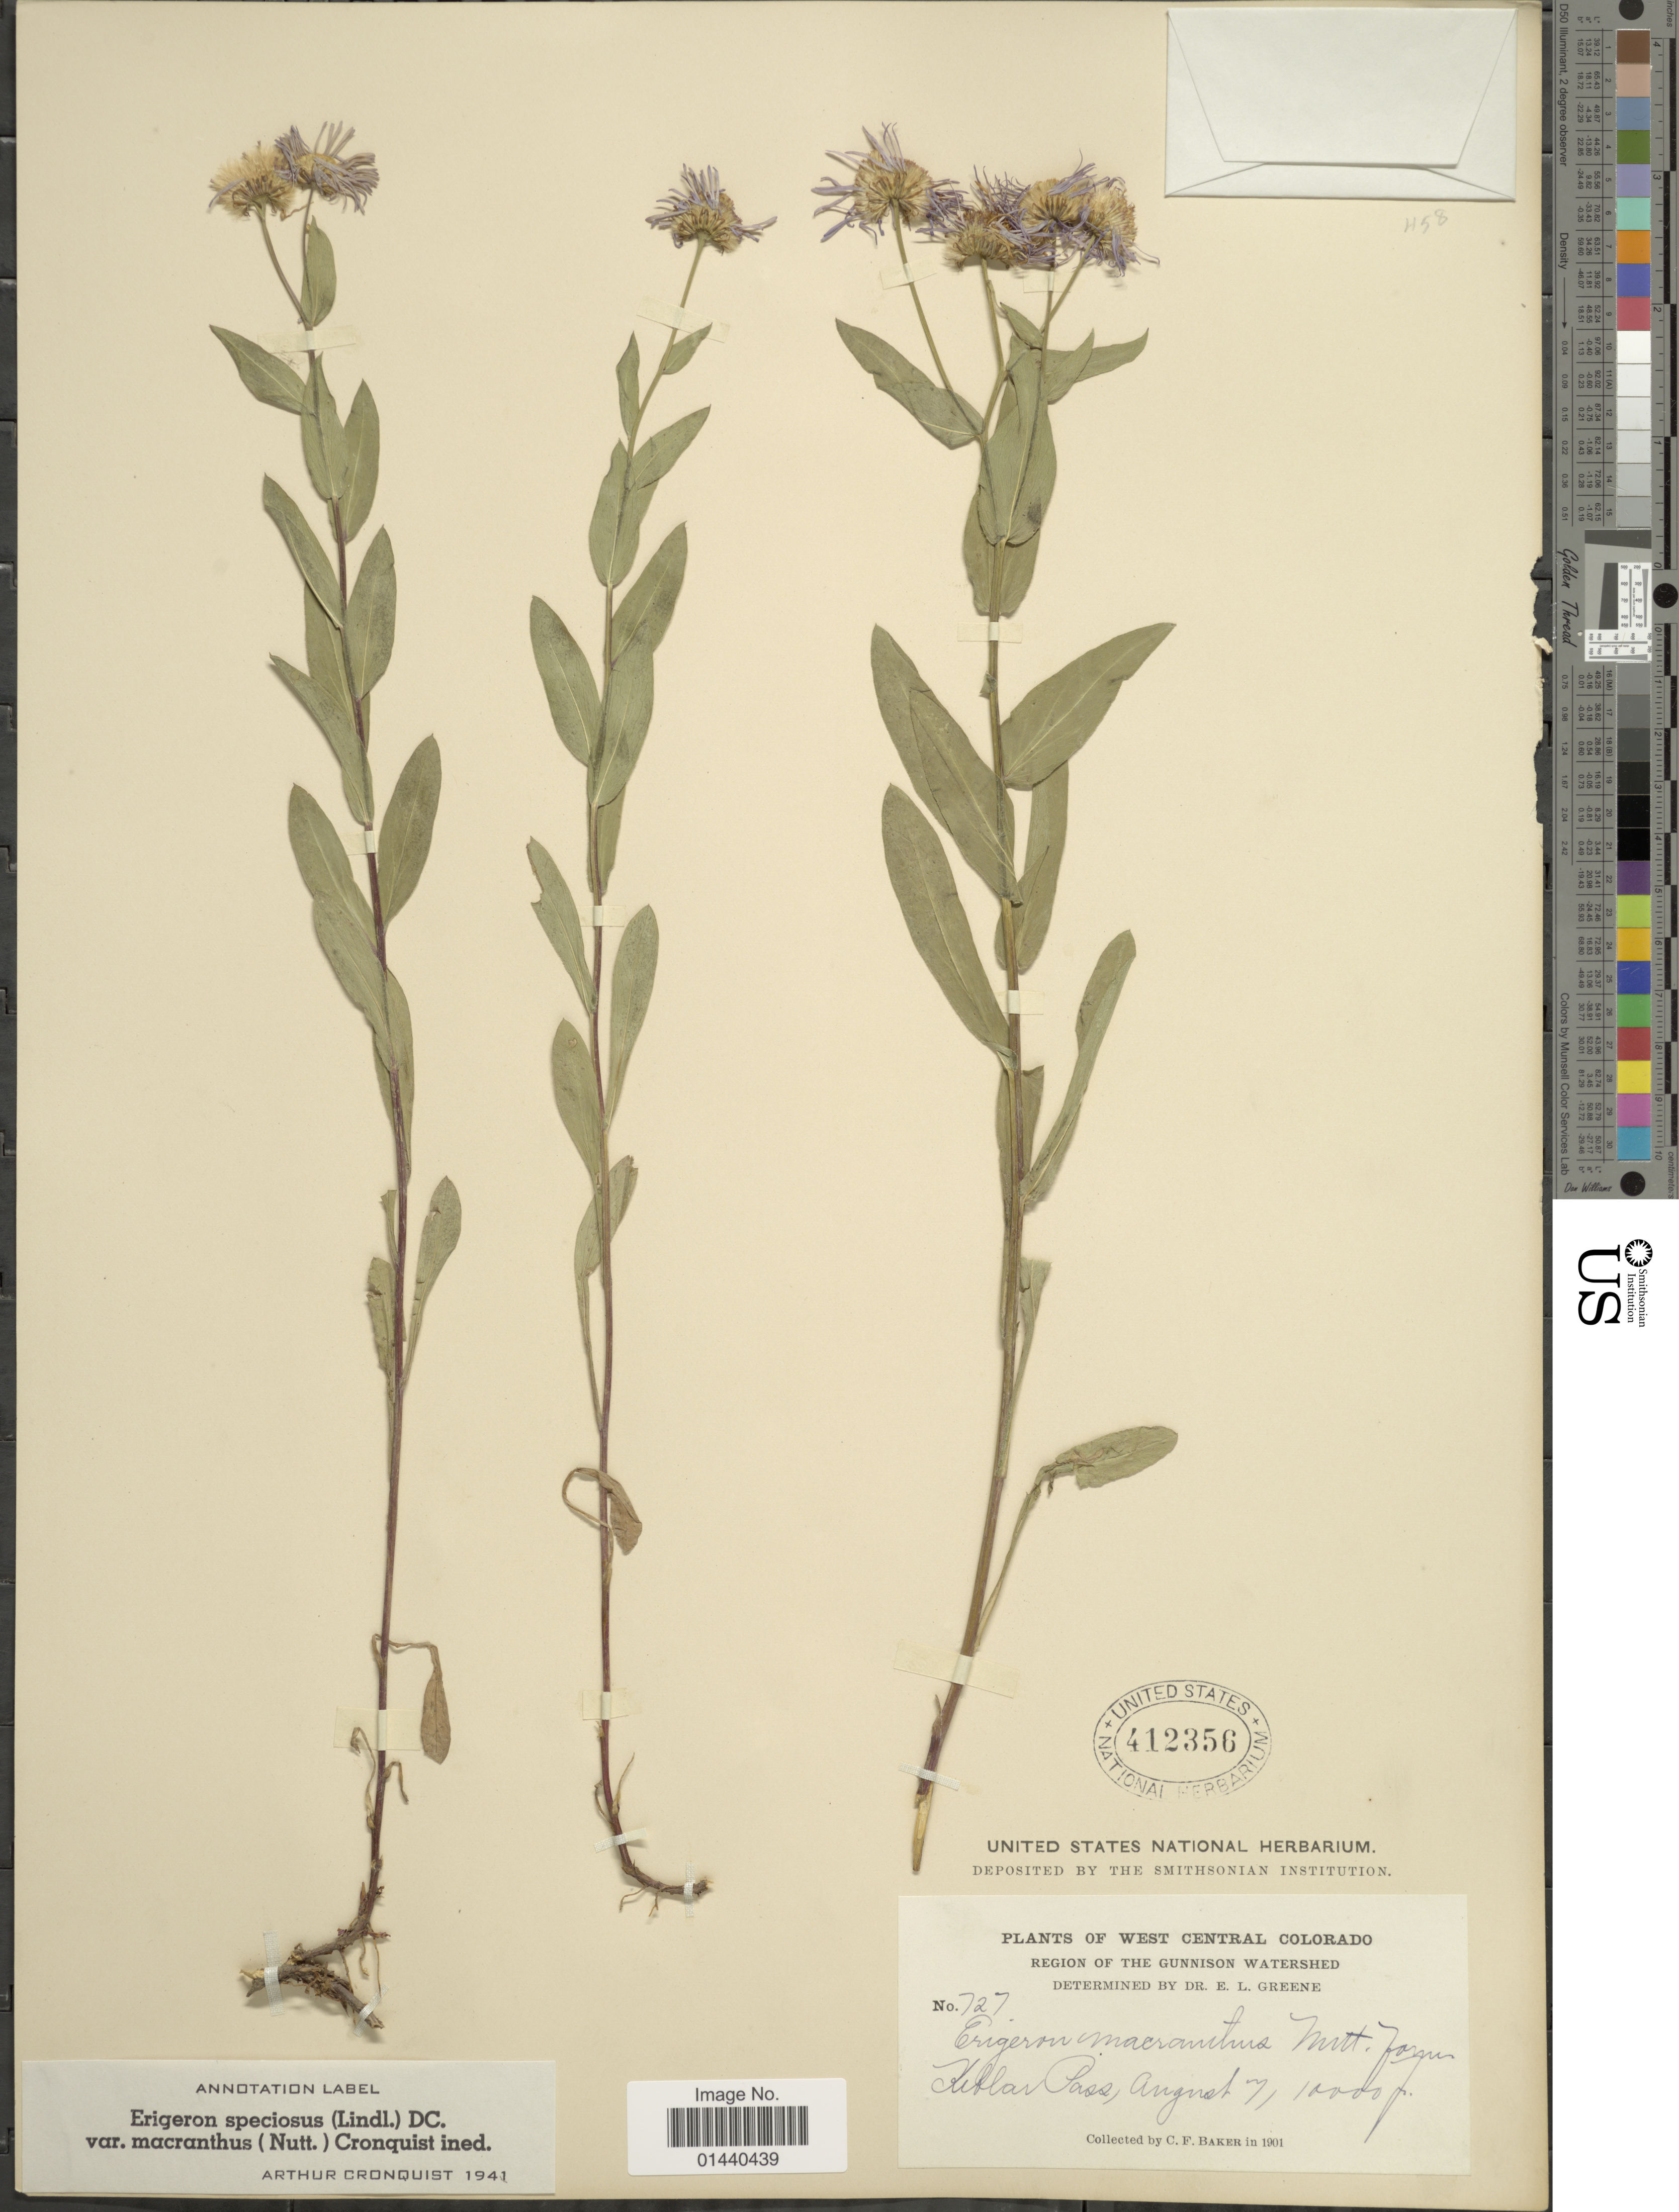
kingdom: Plantae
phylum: Tracheophyta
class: Magnoliopsida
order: Asterales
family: Asteraceae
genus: Erigeron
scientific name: Erigeron speciosus var. macranthus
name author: (Nutt.) Cronq.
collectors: C. F. Baker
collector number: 727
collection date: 1901-08-07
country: United States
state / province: Colorado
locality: West Central Colorado. Keblar Pass.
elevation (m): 3048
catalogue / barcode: US 412356